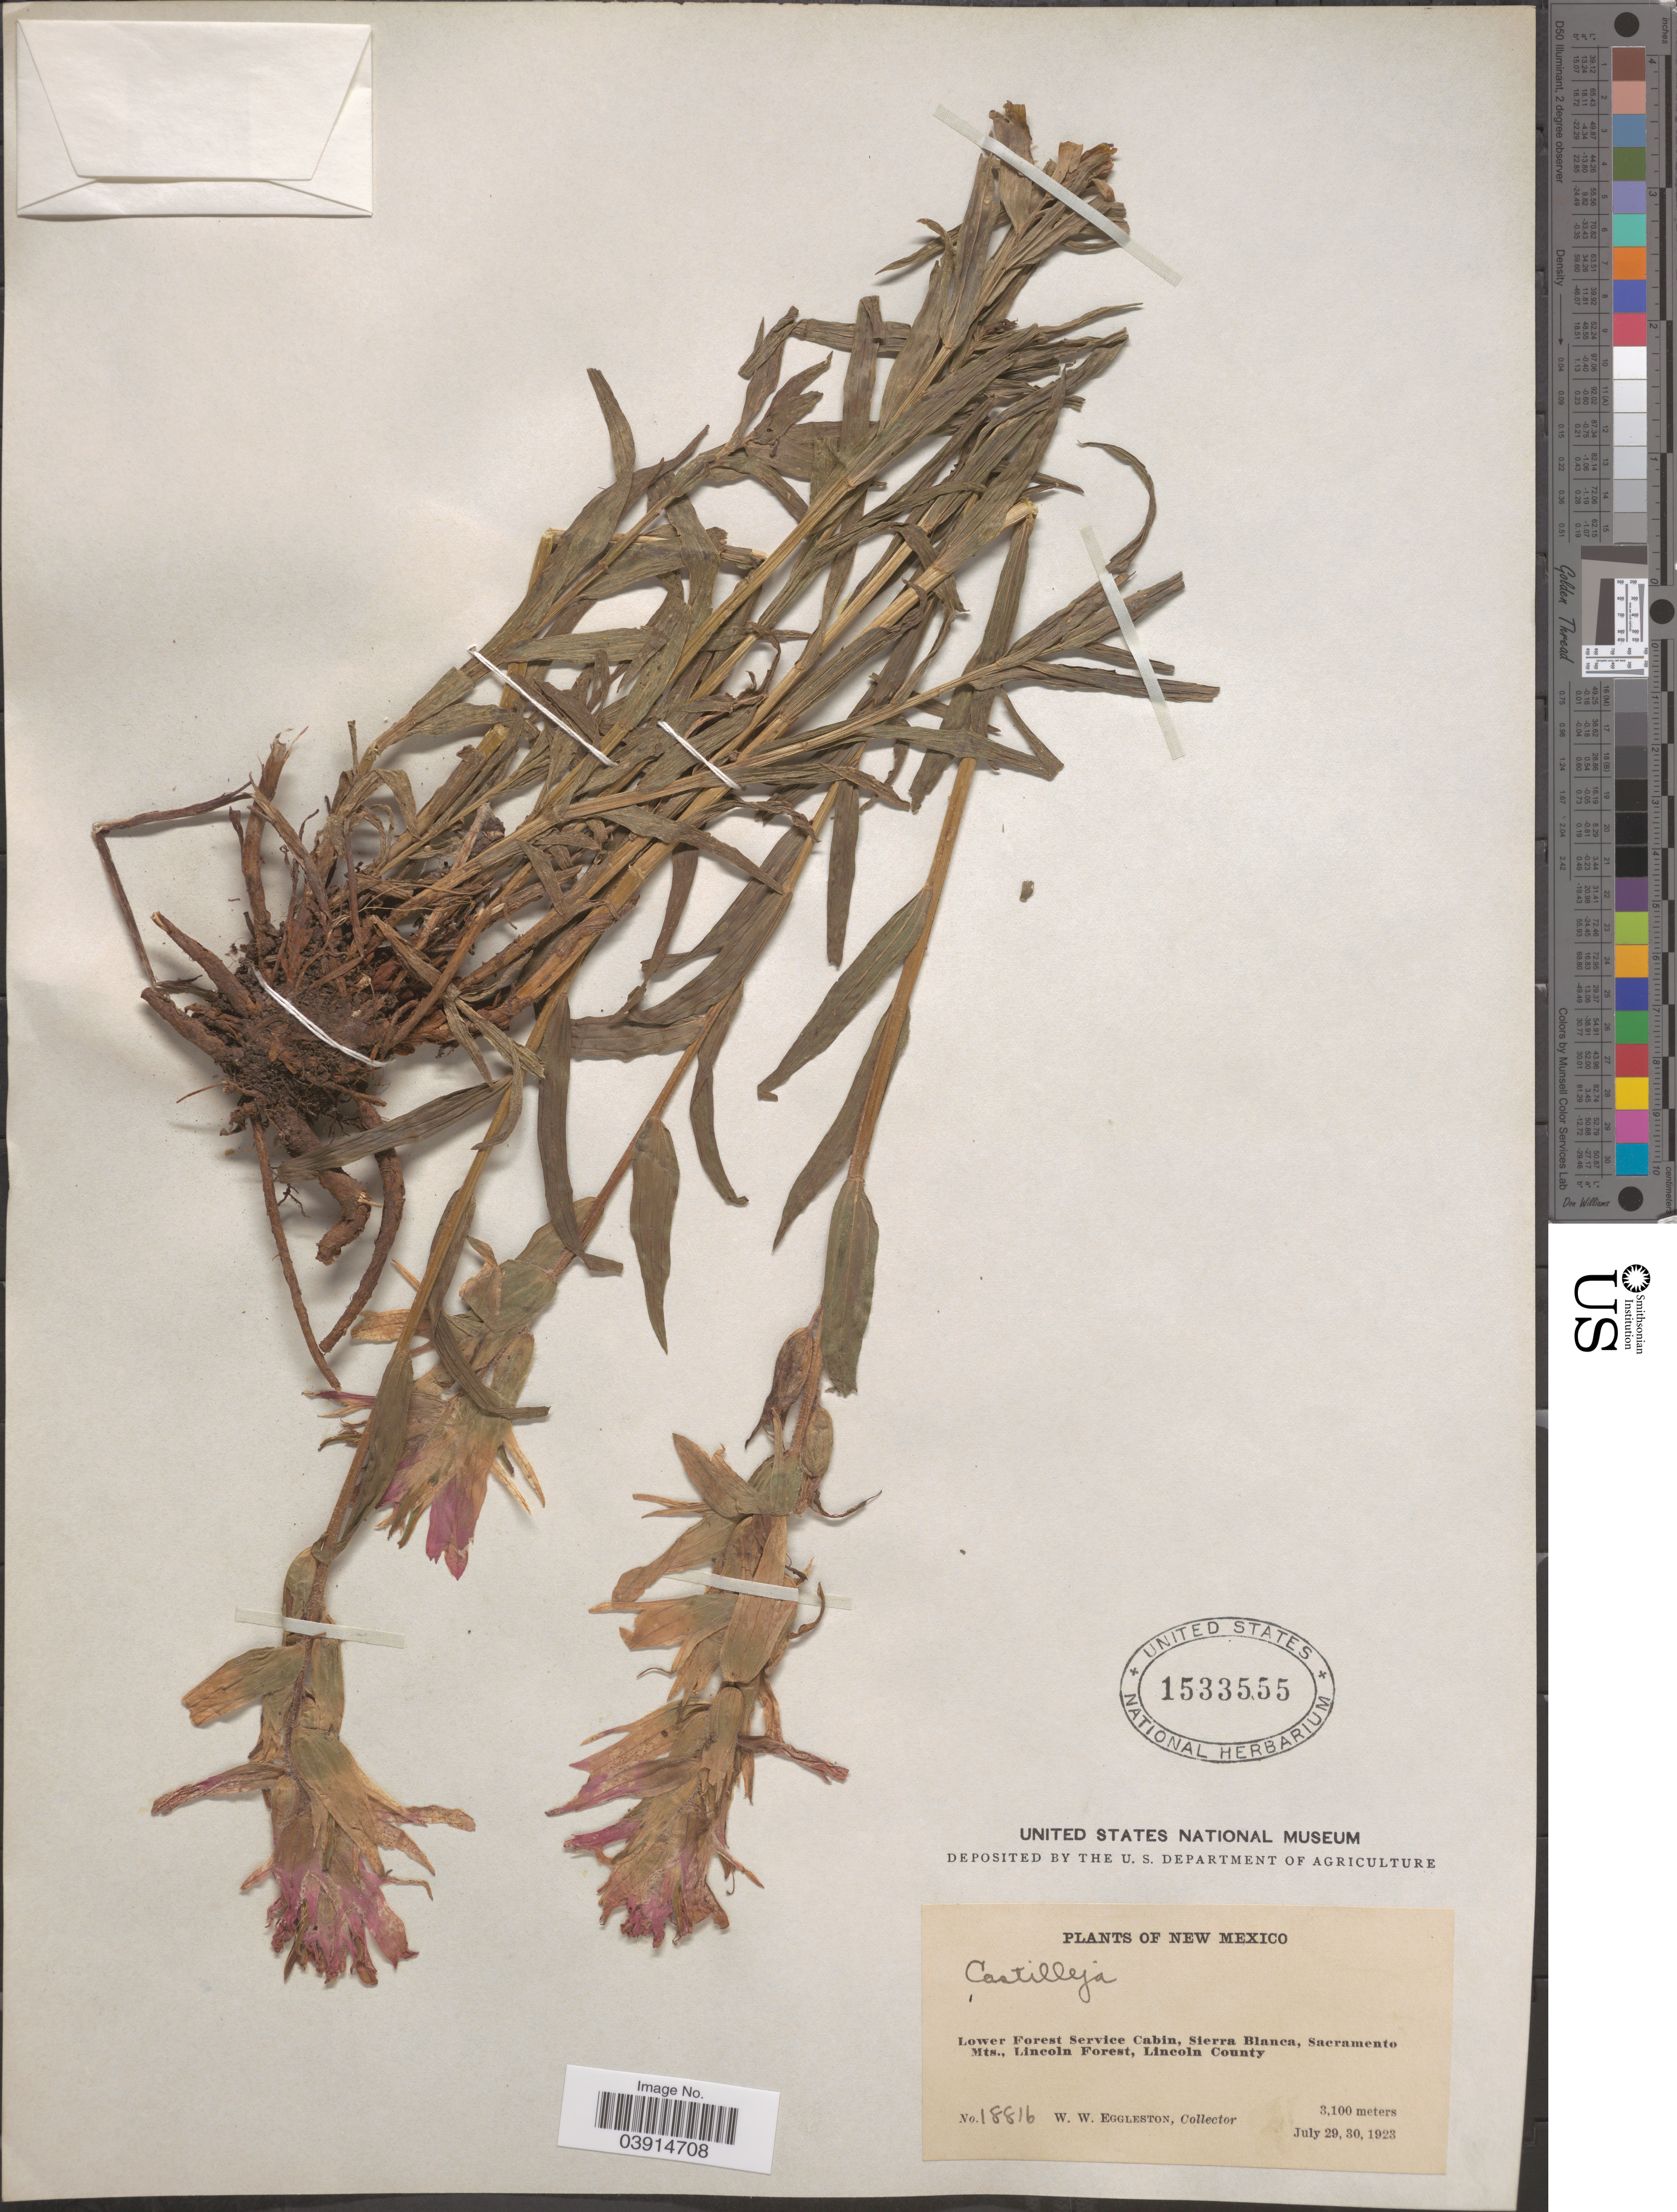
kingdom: Plantae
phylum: Tracheophyta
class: Magnoliopsida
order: Lamiales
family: Orobanchaceae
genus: Castilleja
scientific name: Castilleja sp.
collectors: W. W. Eggleston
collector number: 18816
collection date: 1923-07-29/1923-07-30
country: United States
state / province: New Mexico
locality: Lower Forest Service Cabin, Sierra Blanca, Sacramento Mts., Lincoln Forest, Lincoln County.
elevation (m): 3100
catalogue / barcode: US 1533555